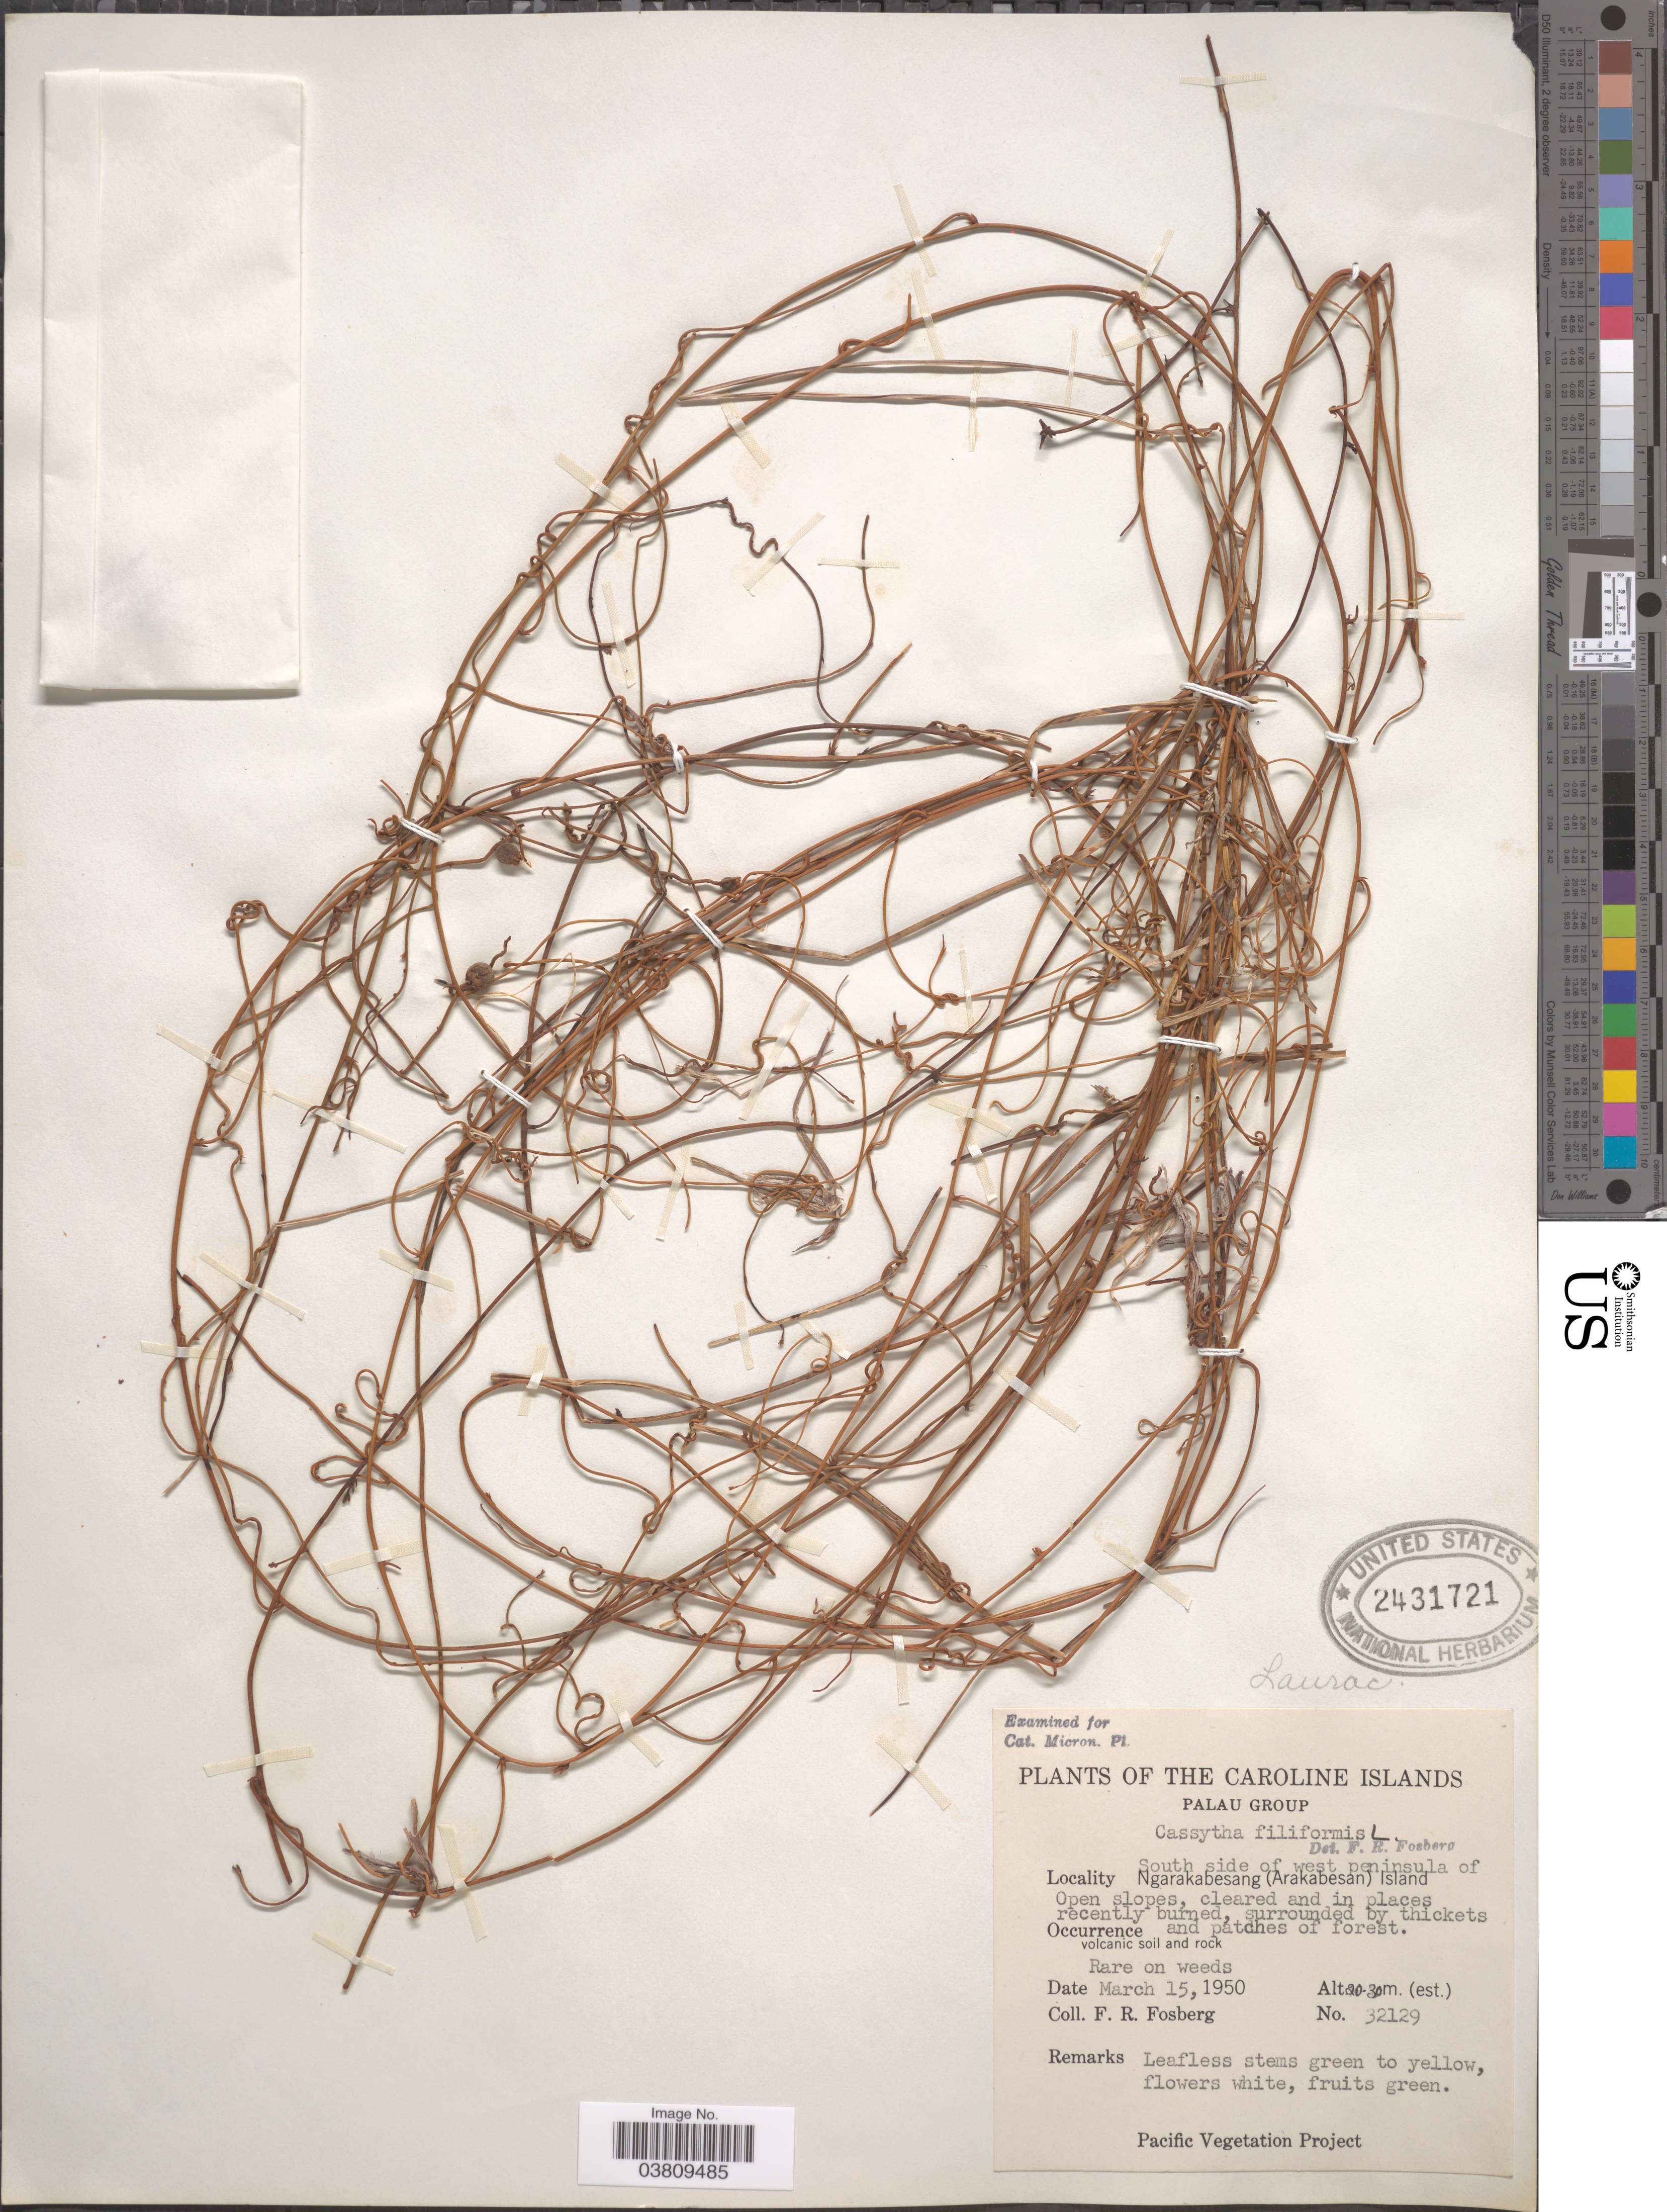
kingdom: Plantae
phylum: Tracheophyta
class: Magnoliopsida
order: Laurales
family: Lauraceae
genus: Cassytha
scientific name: Cassytha filiformis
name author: L.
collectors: F. R. Fosberg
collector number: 32129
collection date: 1950-03-15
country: Palau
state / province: Koror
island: Ngerekebesang [Arakabesan]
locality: The Caroline Islands. Palau Group. South side of west peninsula of Ngarakabesang (Arakabesan) Island.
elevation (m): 20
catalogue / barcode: US 2431721